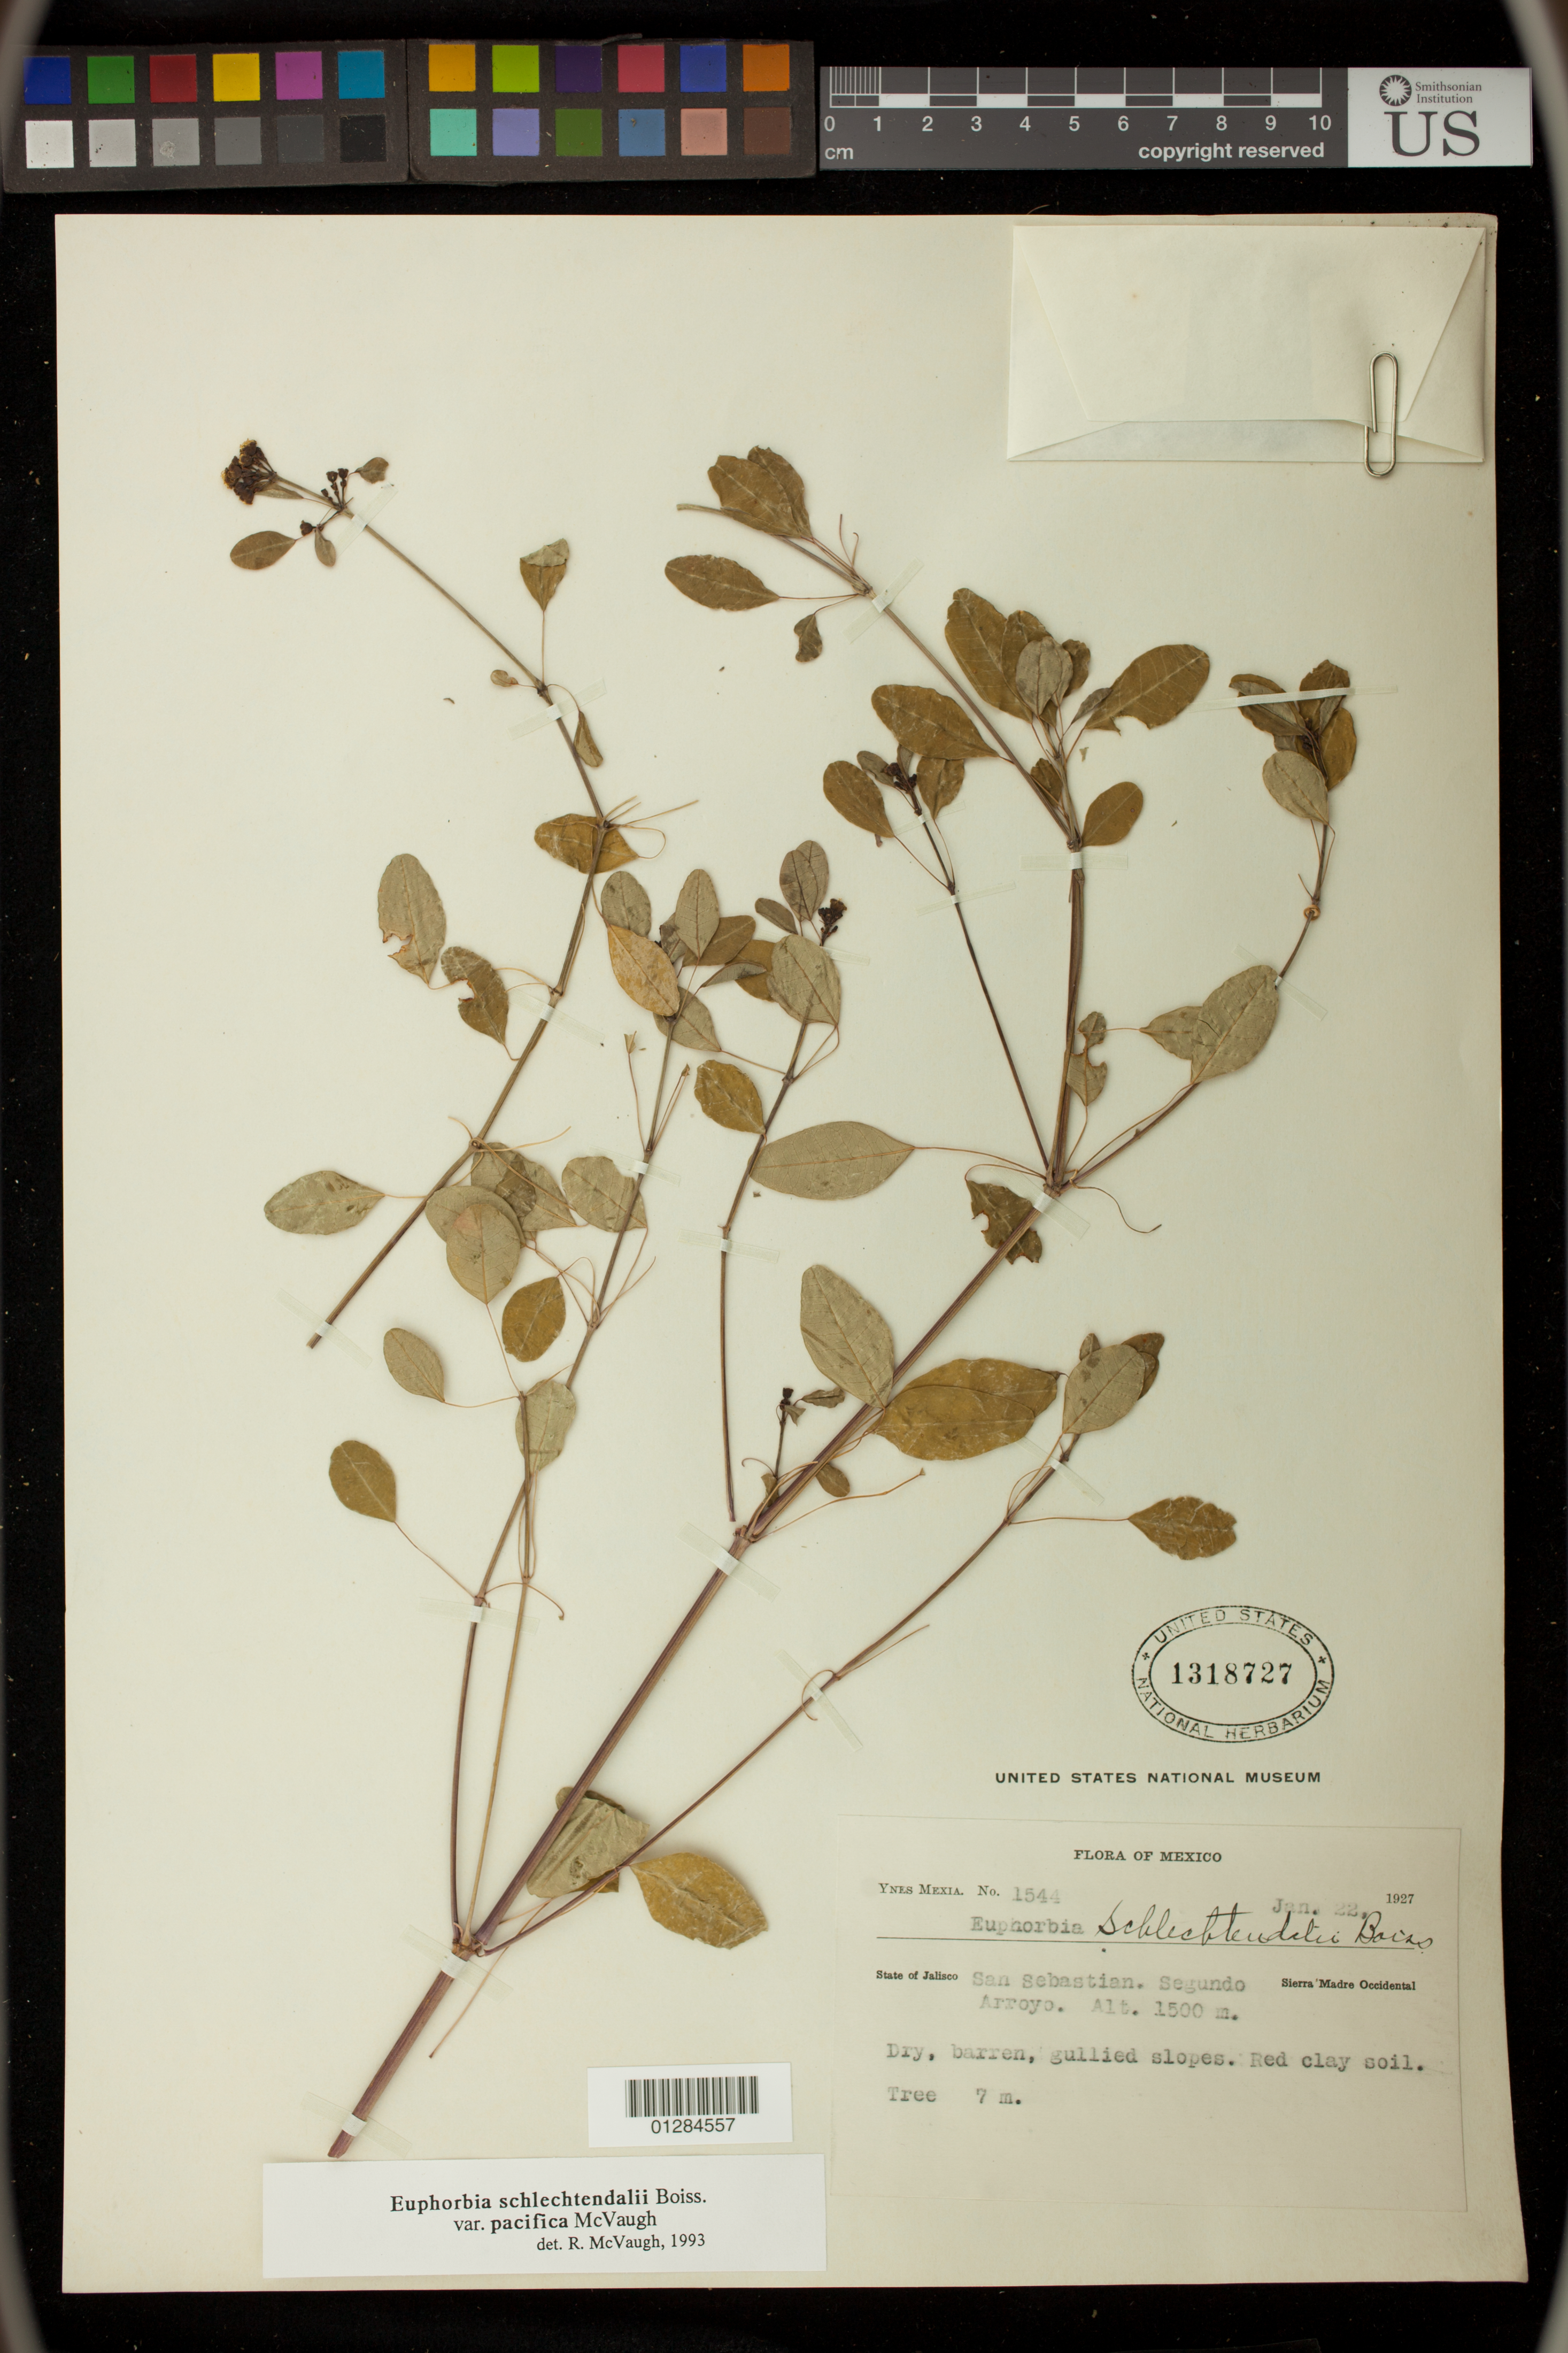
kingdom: Plantae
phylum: Tracheophyta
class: Magnoliopsida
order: Malpighiales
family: Euphorbiaceae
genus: Euphorbia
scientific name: Euphorbia schlechtendalii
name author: Boiss.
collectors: Y. Mexia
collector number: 1544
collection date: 1927-01-22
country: Mexico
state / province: Jalisco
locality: San Sebastian. Segundo Arroyo. Sierra Madre Occidental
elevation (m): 1500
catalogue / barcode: US 1318727